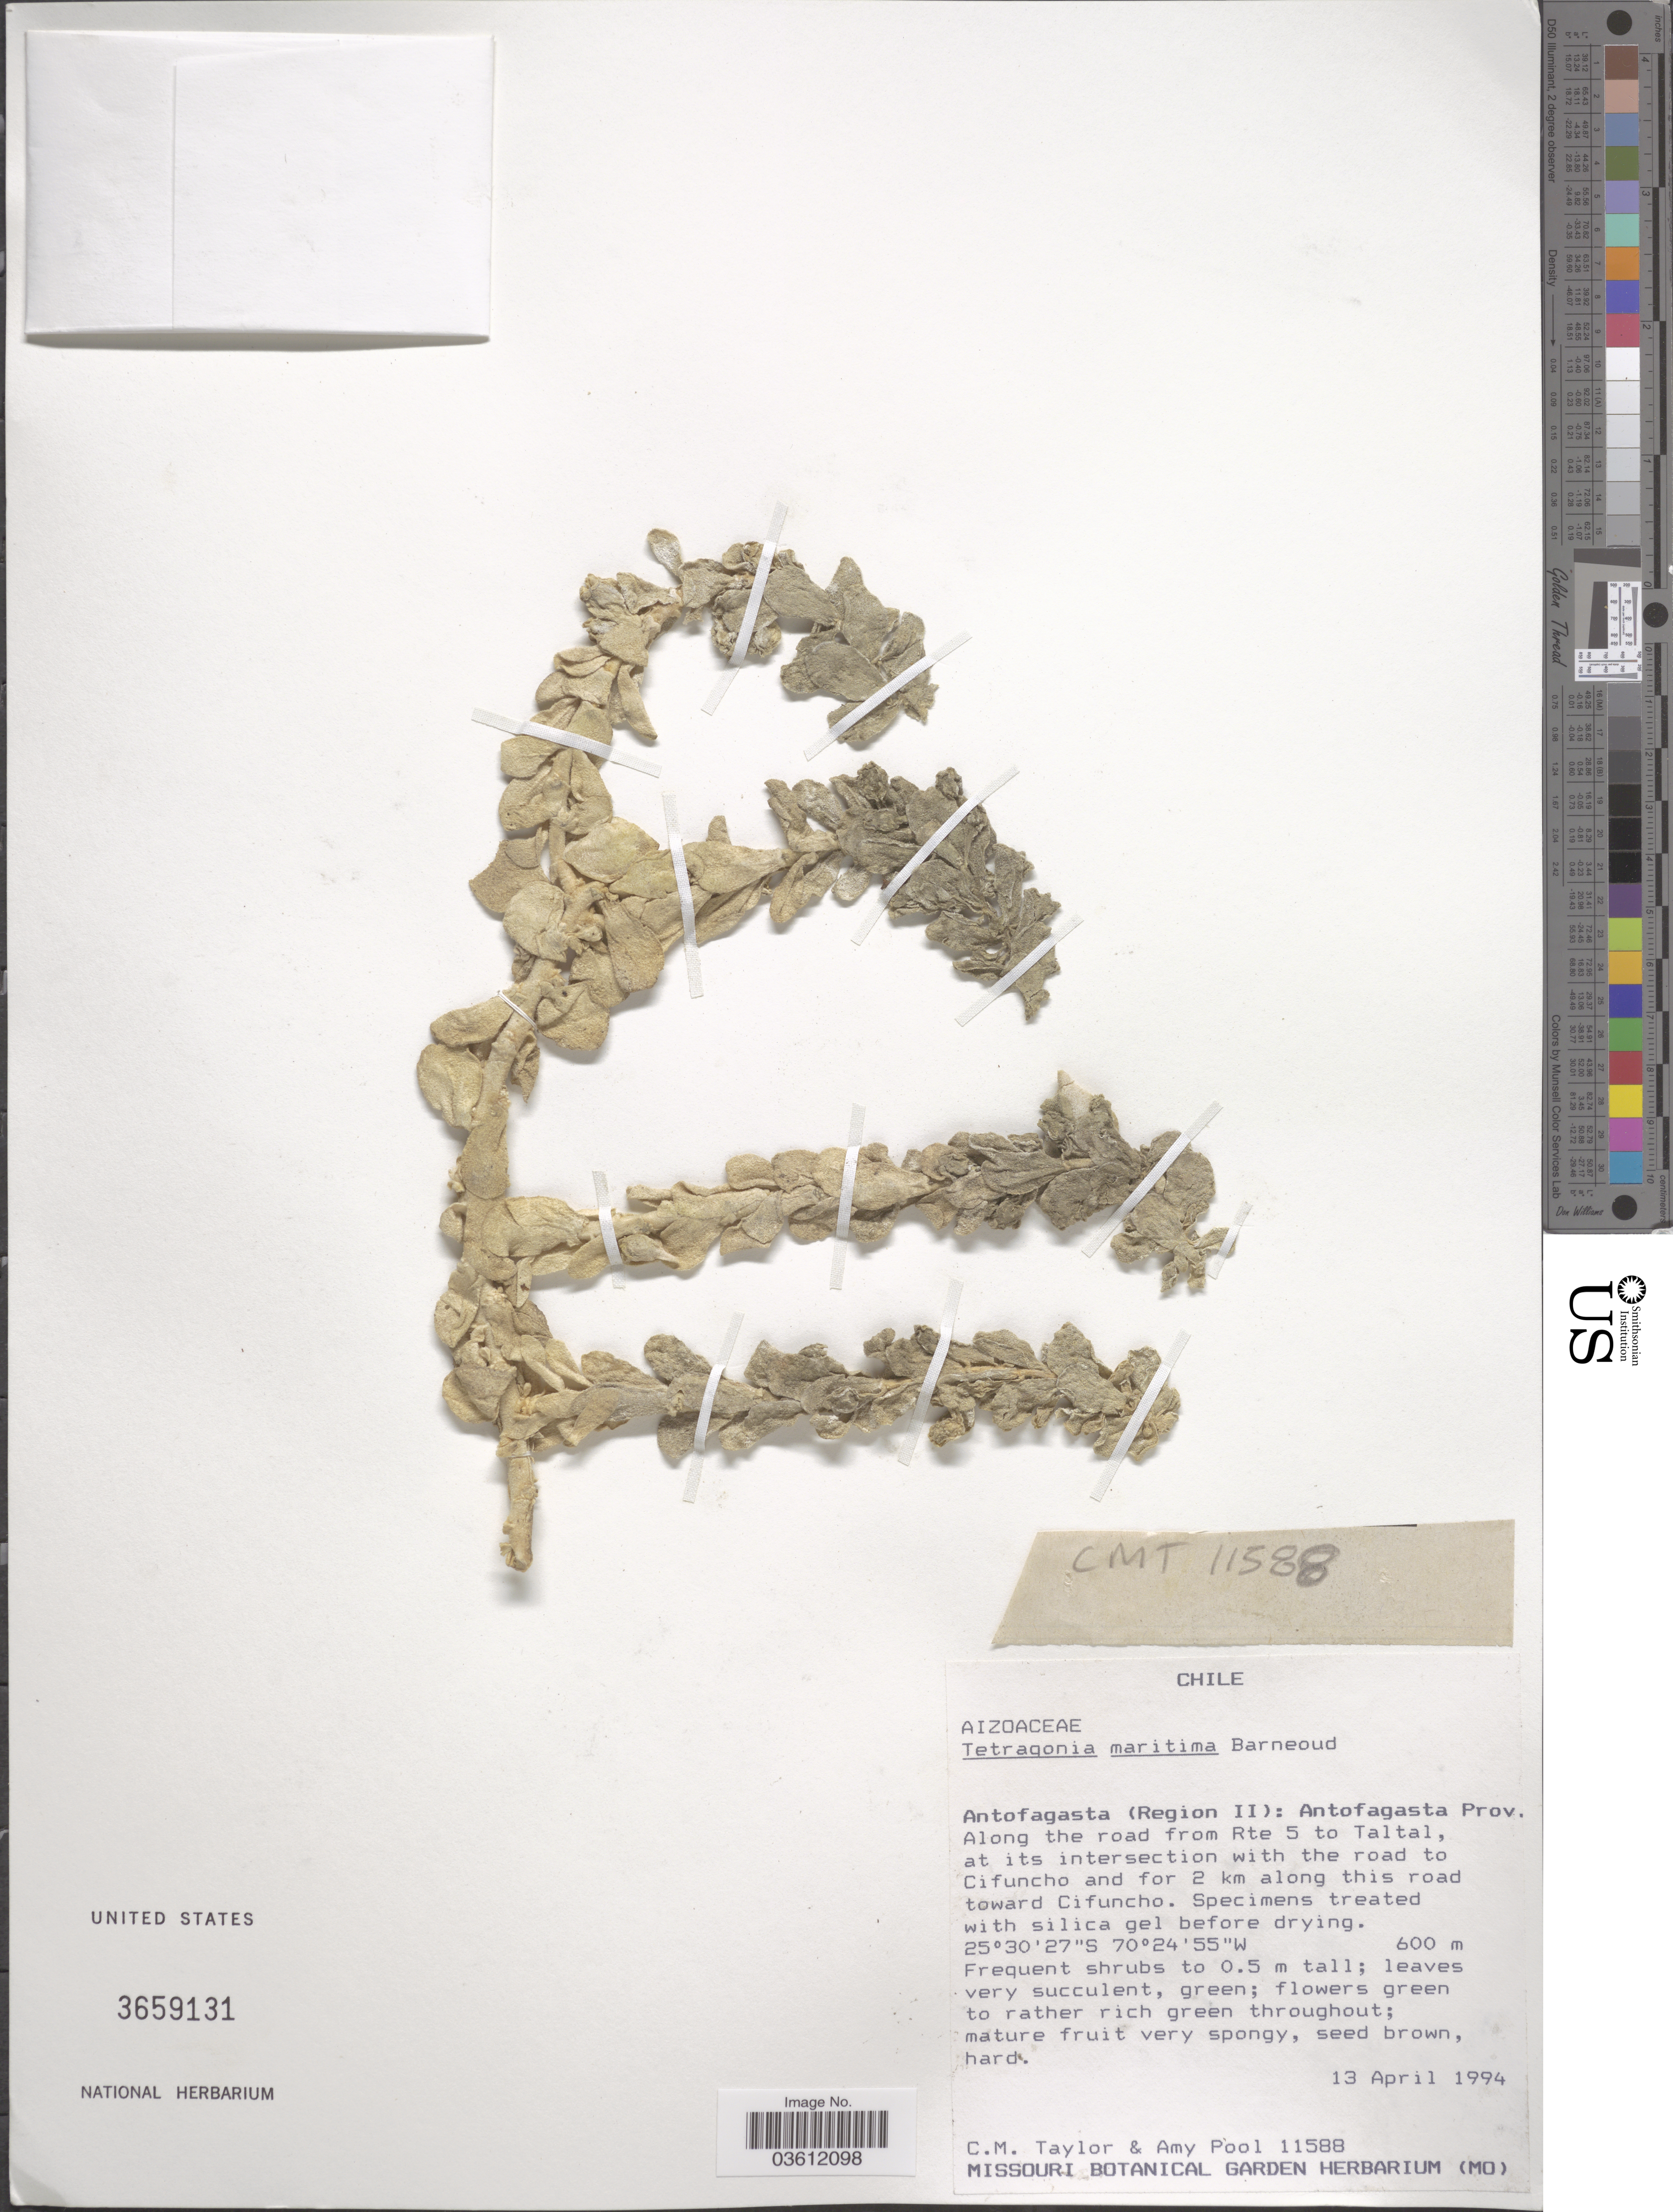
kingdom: Plantae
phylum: Tracheophyta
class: Magnoliopsida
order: Caryophyllales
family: Aizoaceae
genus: Tetragonia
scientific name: Tetragonia maritima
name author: Barnéoud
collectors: C. M. Taylor & A. Pool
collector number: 11588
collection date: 1994-04-13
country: Chile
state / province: Antofagasta (II)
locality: Antofagasta (Region II): Antofagasta Prov. Along the road from Rte 5 to Taltal, at its intersection with the road to Cifuncho and for 2 km along this road toward Cifuncho.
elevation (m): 600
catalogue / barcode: US 3659131